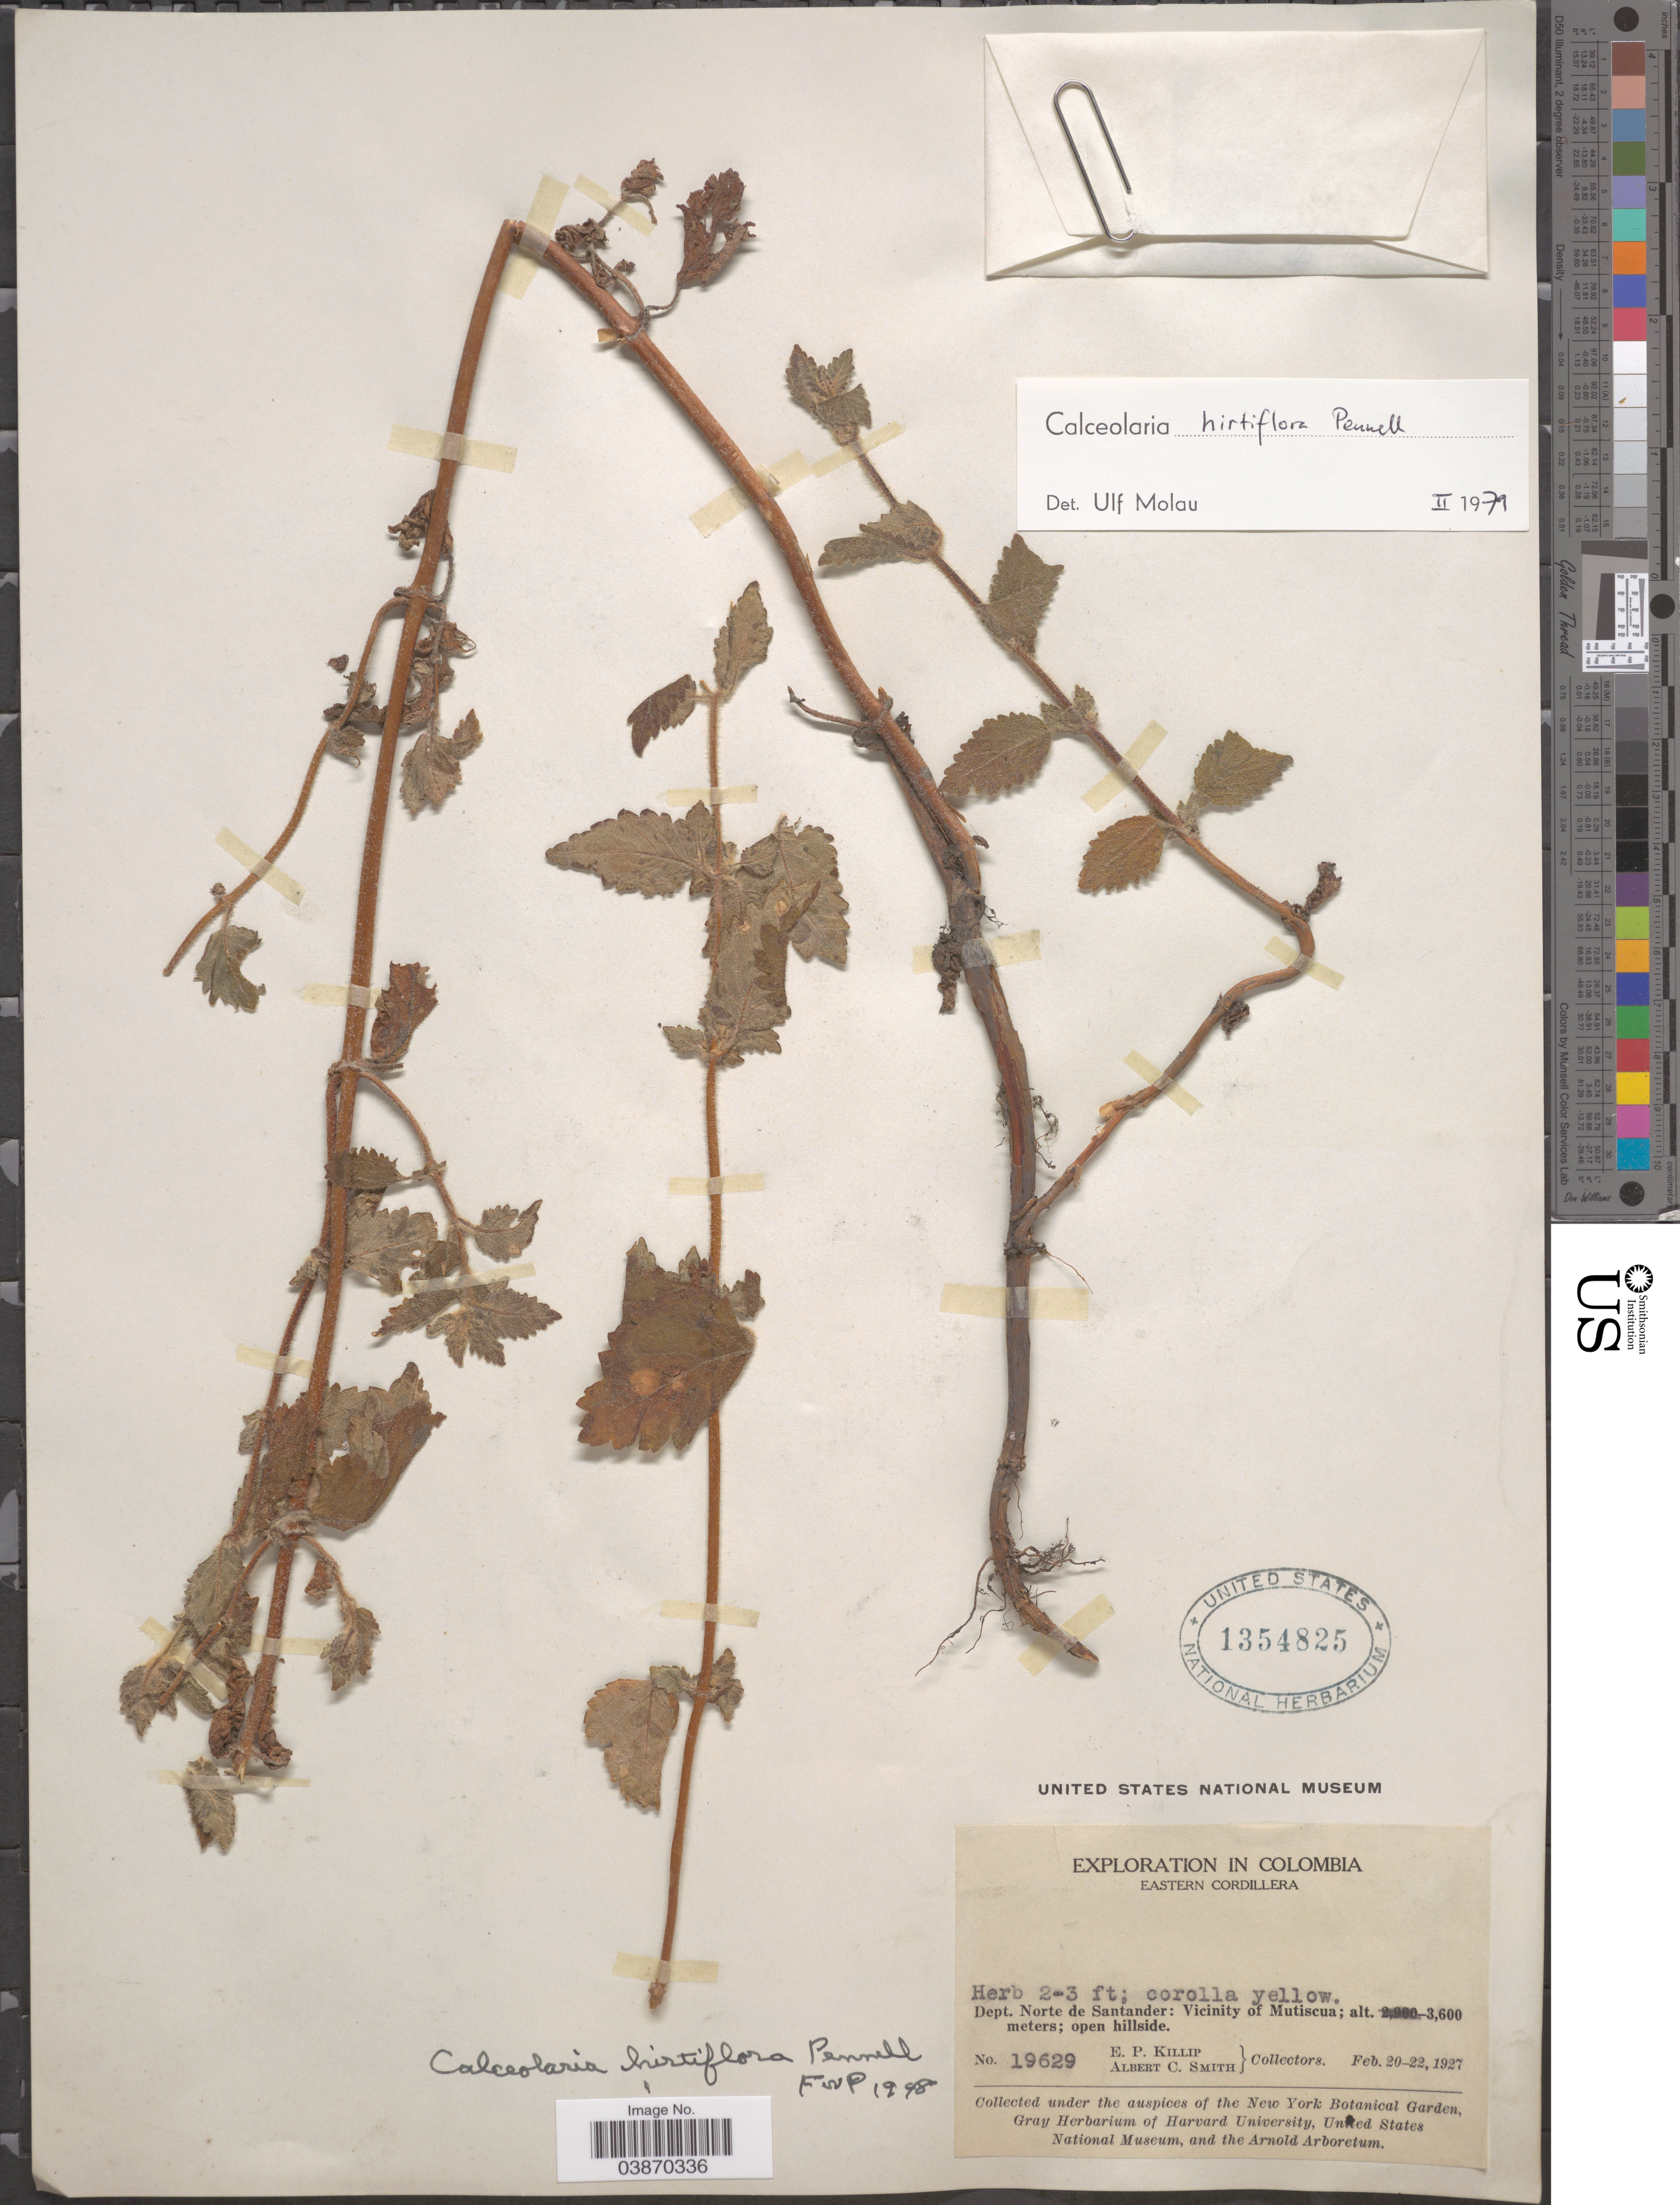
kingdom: Plantae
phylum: Tracheophyta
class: Magnoliopsida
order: Lamiales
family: Calceolariaceae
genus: Calceolaria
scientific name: Calceolaria hirtiflora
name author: Pennell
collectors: E. P. Killip & A. C. Smith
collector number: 19629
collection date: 1927-02-20/1927-02-22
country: Colombia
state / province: Norte de Santander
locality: Eastern Cordillera. Dept. Norte de Santander: Vicinity of Mutiscua.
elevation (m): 3600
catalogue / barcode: US 1354825